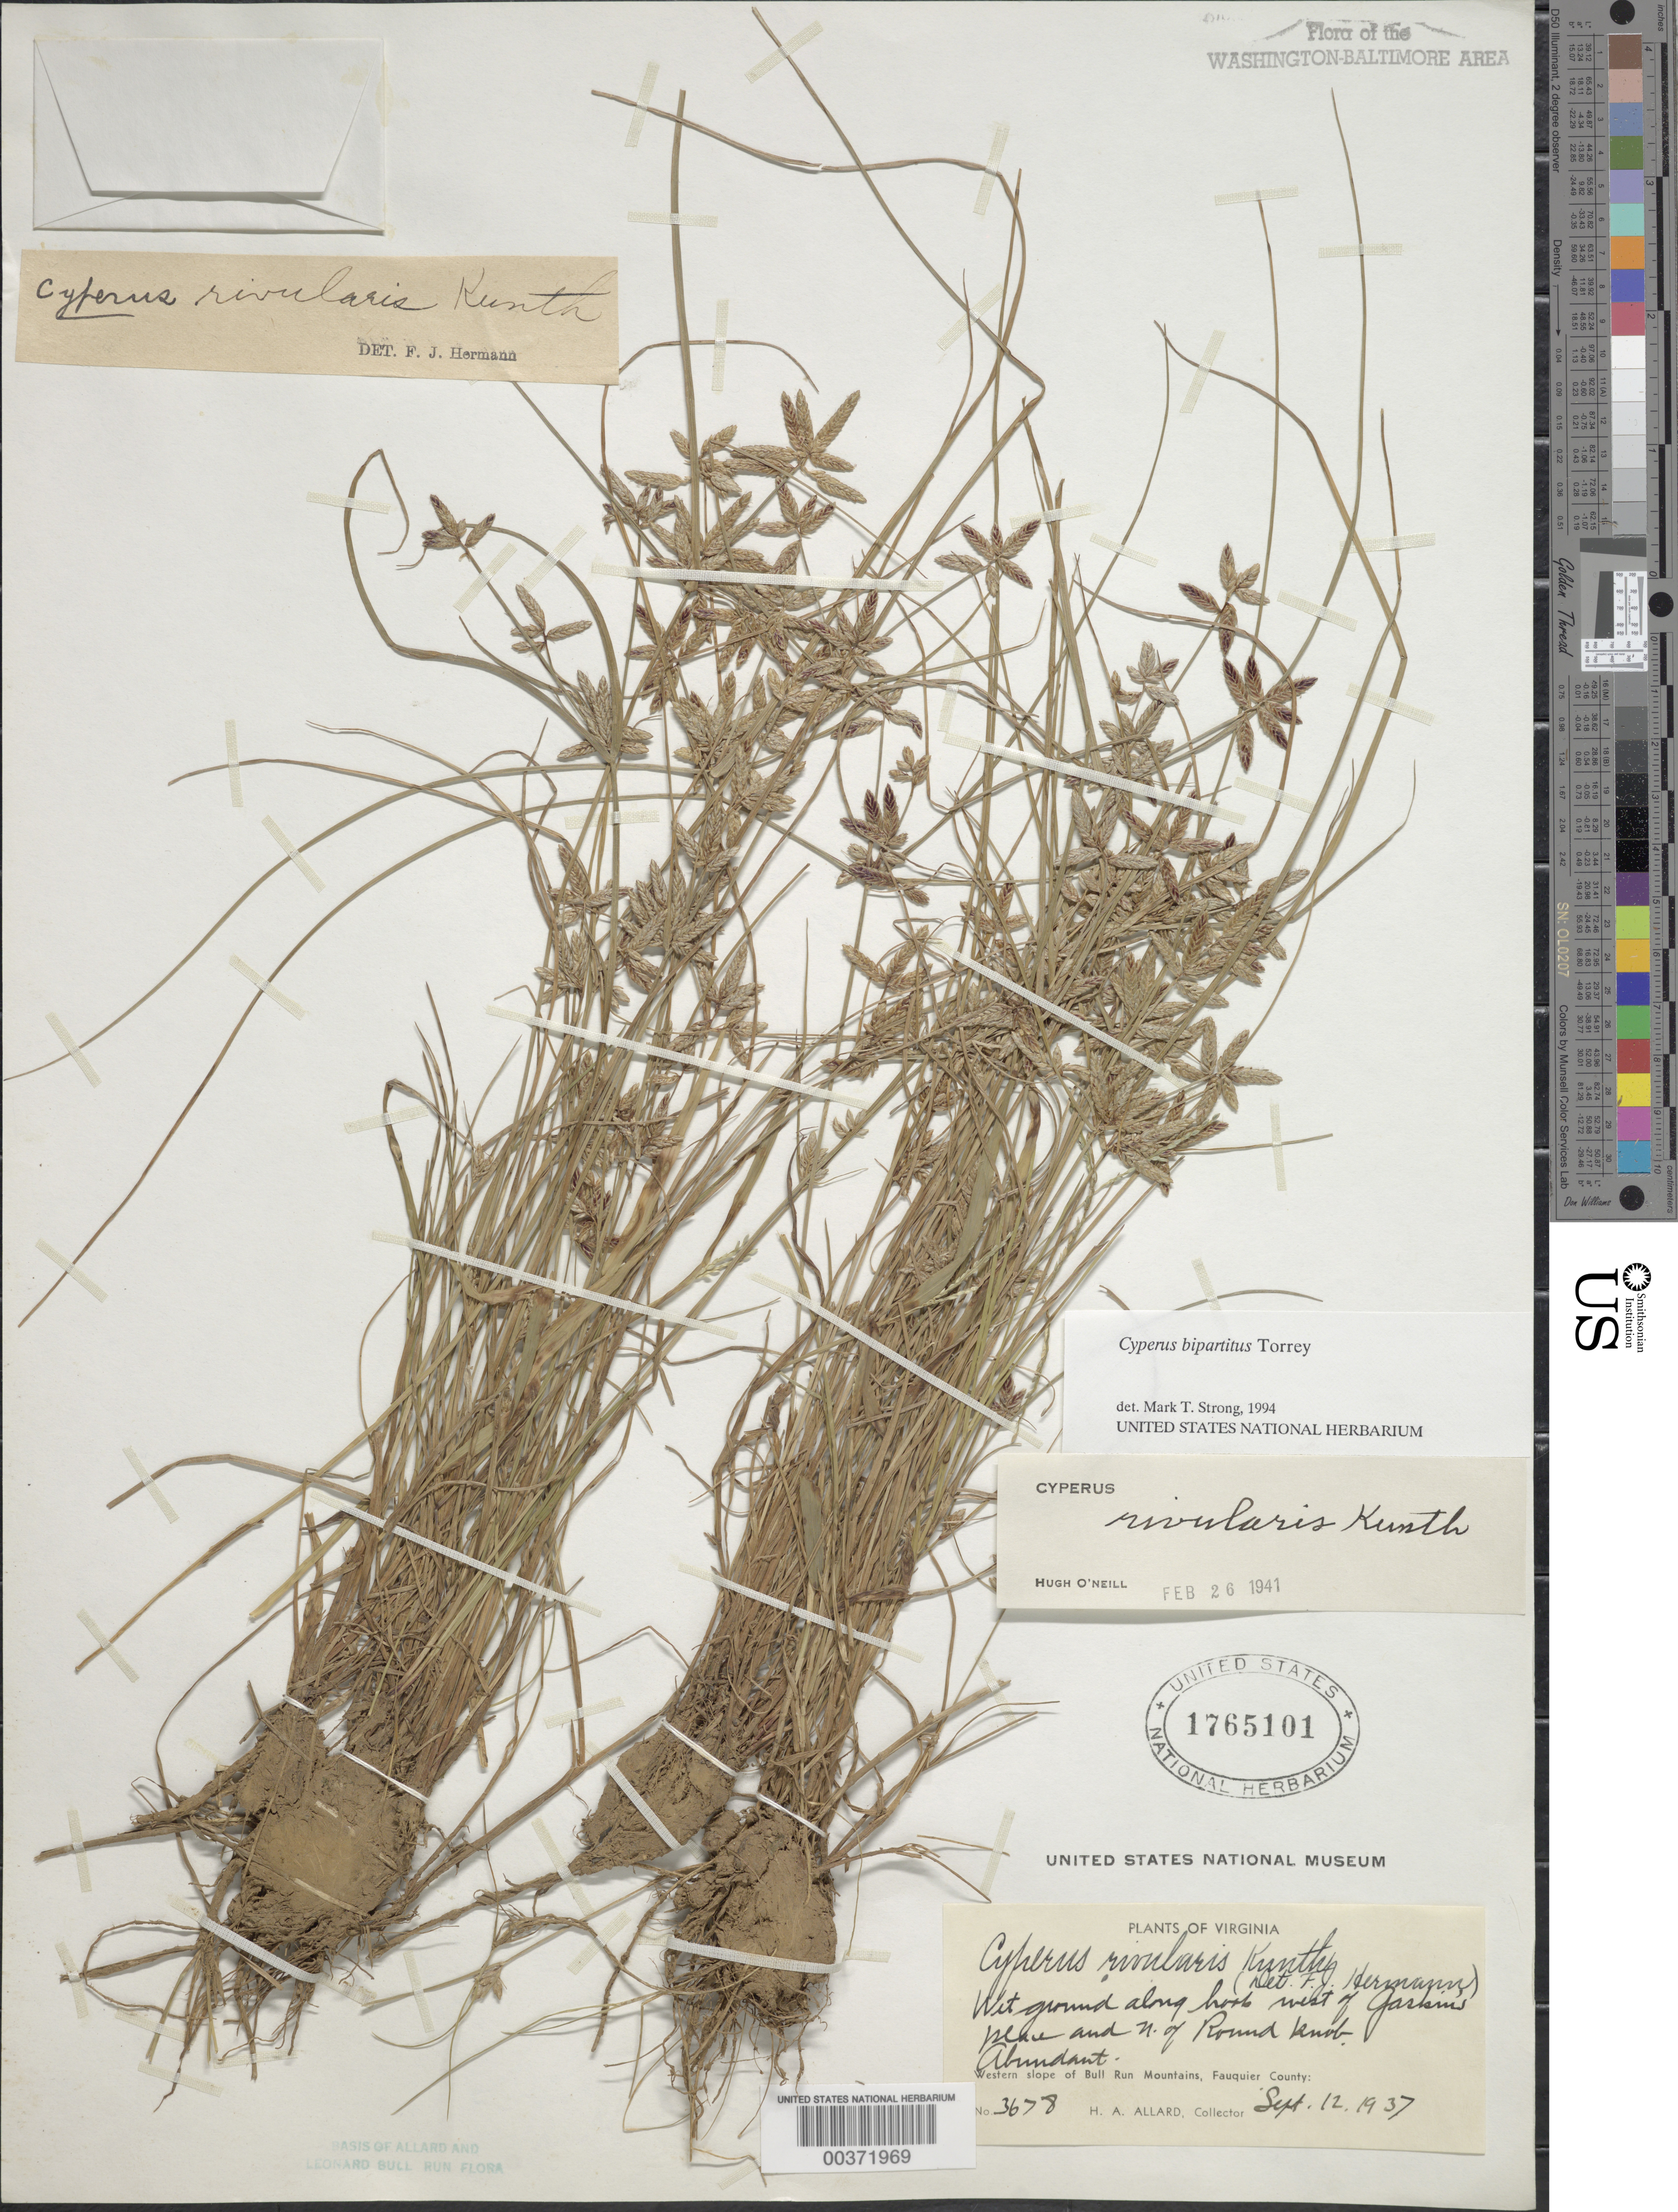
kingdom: Plantae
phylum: Tracheophyta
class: Liliopsida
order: Poales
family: Cyperaceae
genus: Cyperus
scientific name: Cyperus bipartitus Torr.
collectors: H. A. Allard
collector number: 3678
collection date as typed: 12 Sep 1937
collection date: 1937-09-12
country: United States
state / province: Virginia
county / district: Fauquier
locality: North of Round Knob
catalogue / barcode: US 1765101